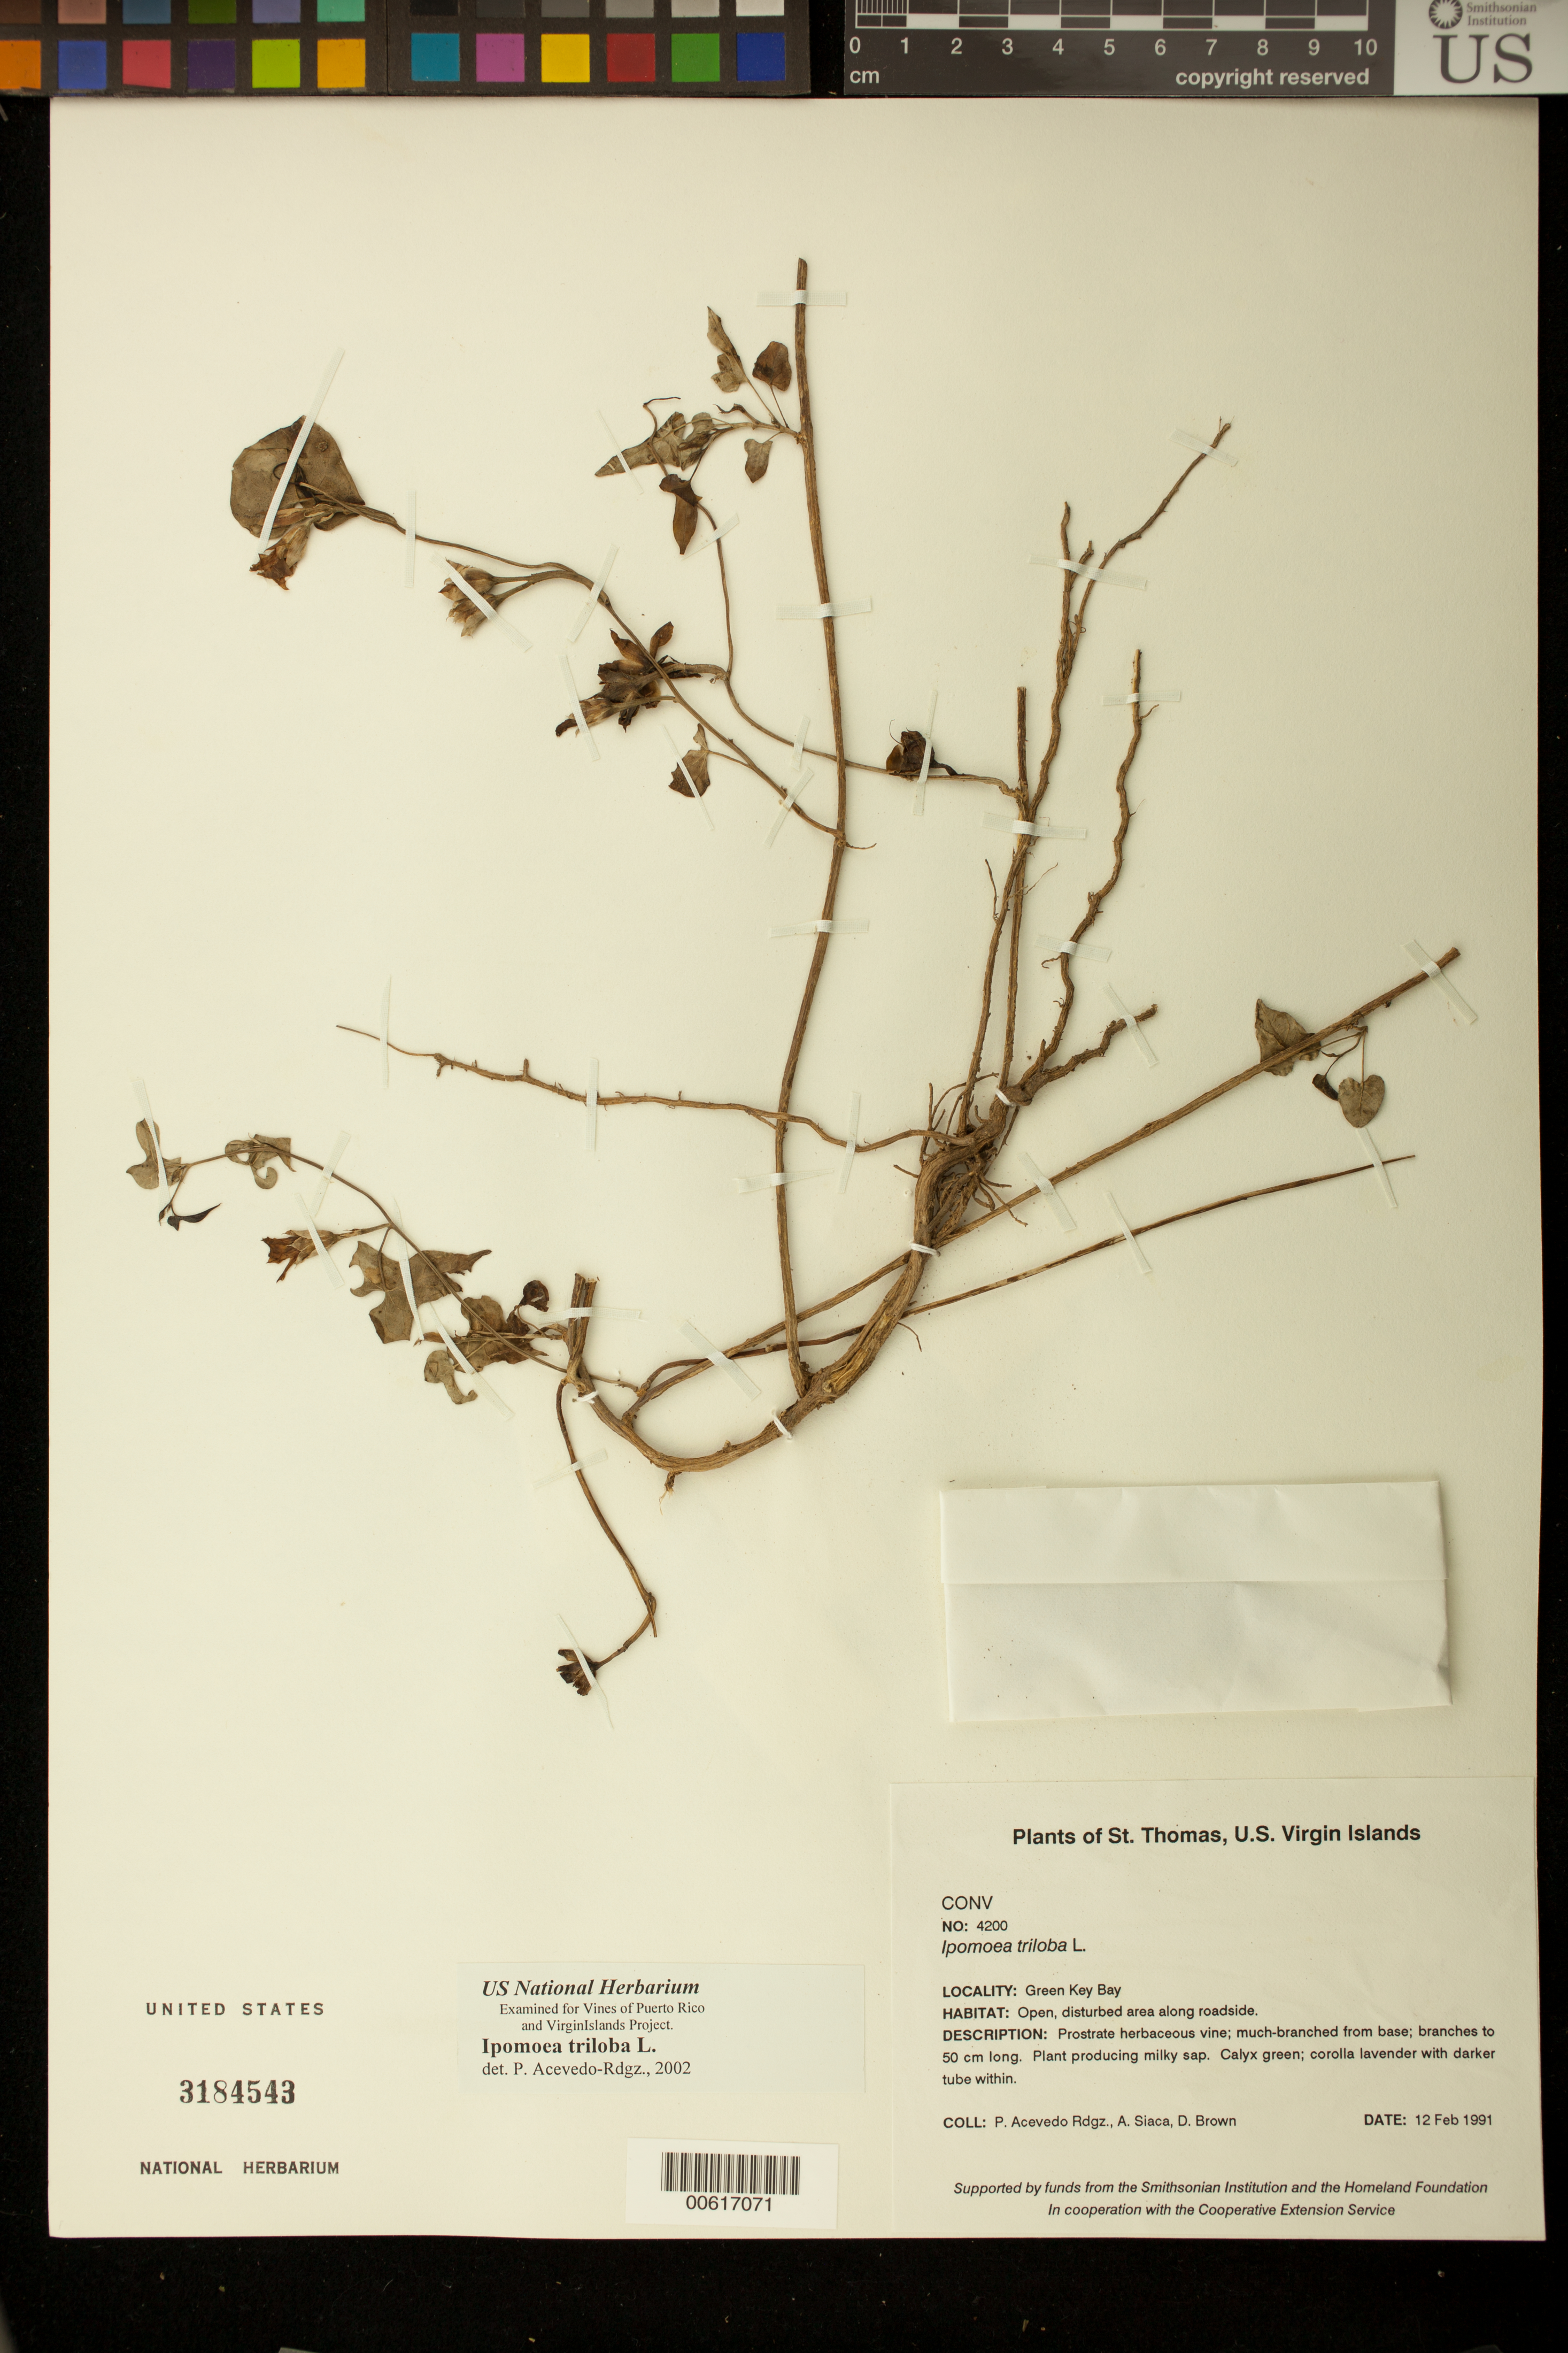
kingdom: Plantae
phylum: Tracheophyta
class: Magnoliopsida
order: Solanales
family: Convolvulaceae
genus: Ipomoea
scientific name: Ipomoea triloba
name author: L.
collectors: P. Acevedo-Rodr., A. Siaca & D. Brown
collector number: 4200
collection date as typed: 12 Feb 1991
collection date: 1991-02-12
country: U.S. Virgin Islands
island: St. Thomas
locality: Green Key Bay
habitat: Open, disturbed area along roadside.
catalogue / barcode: US 3184543